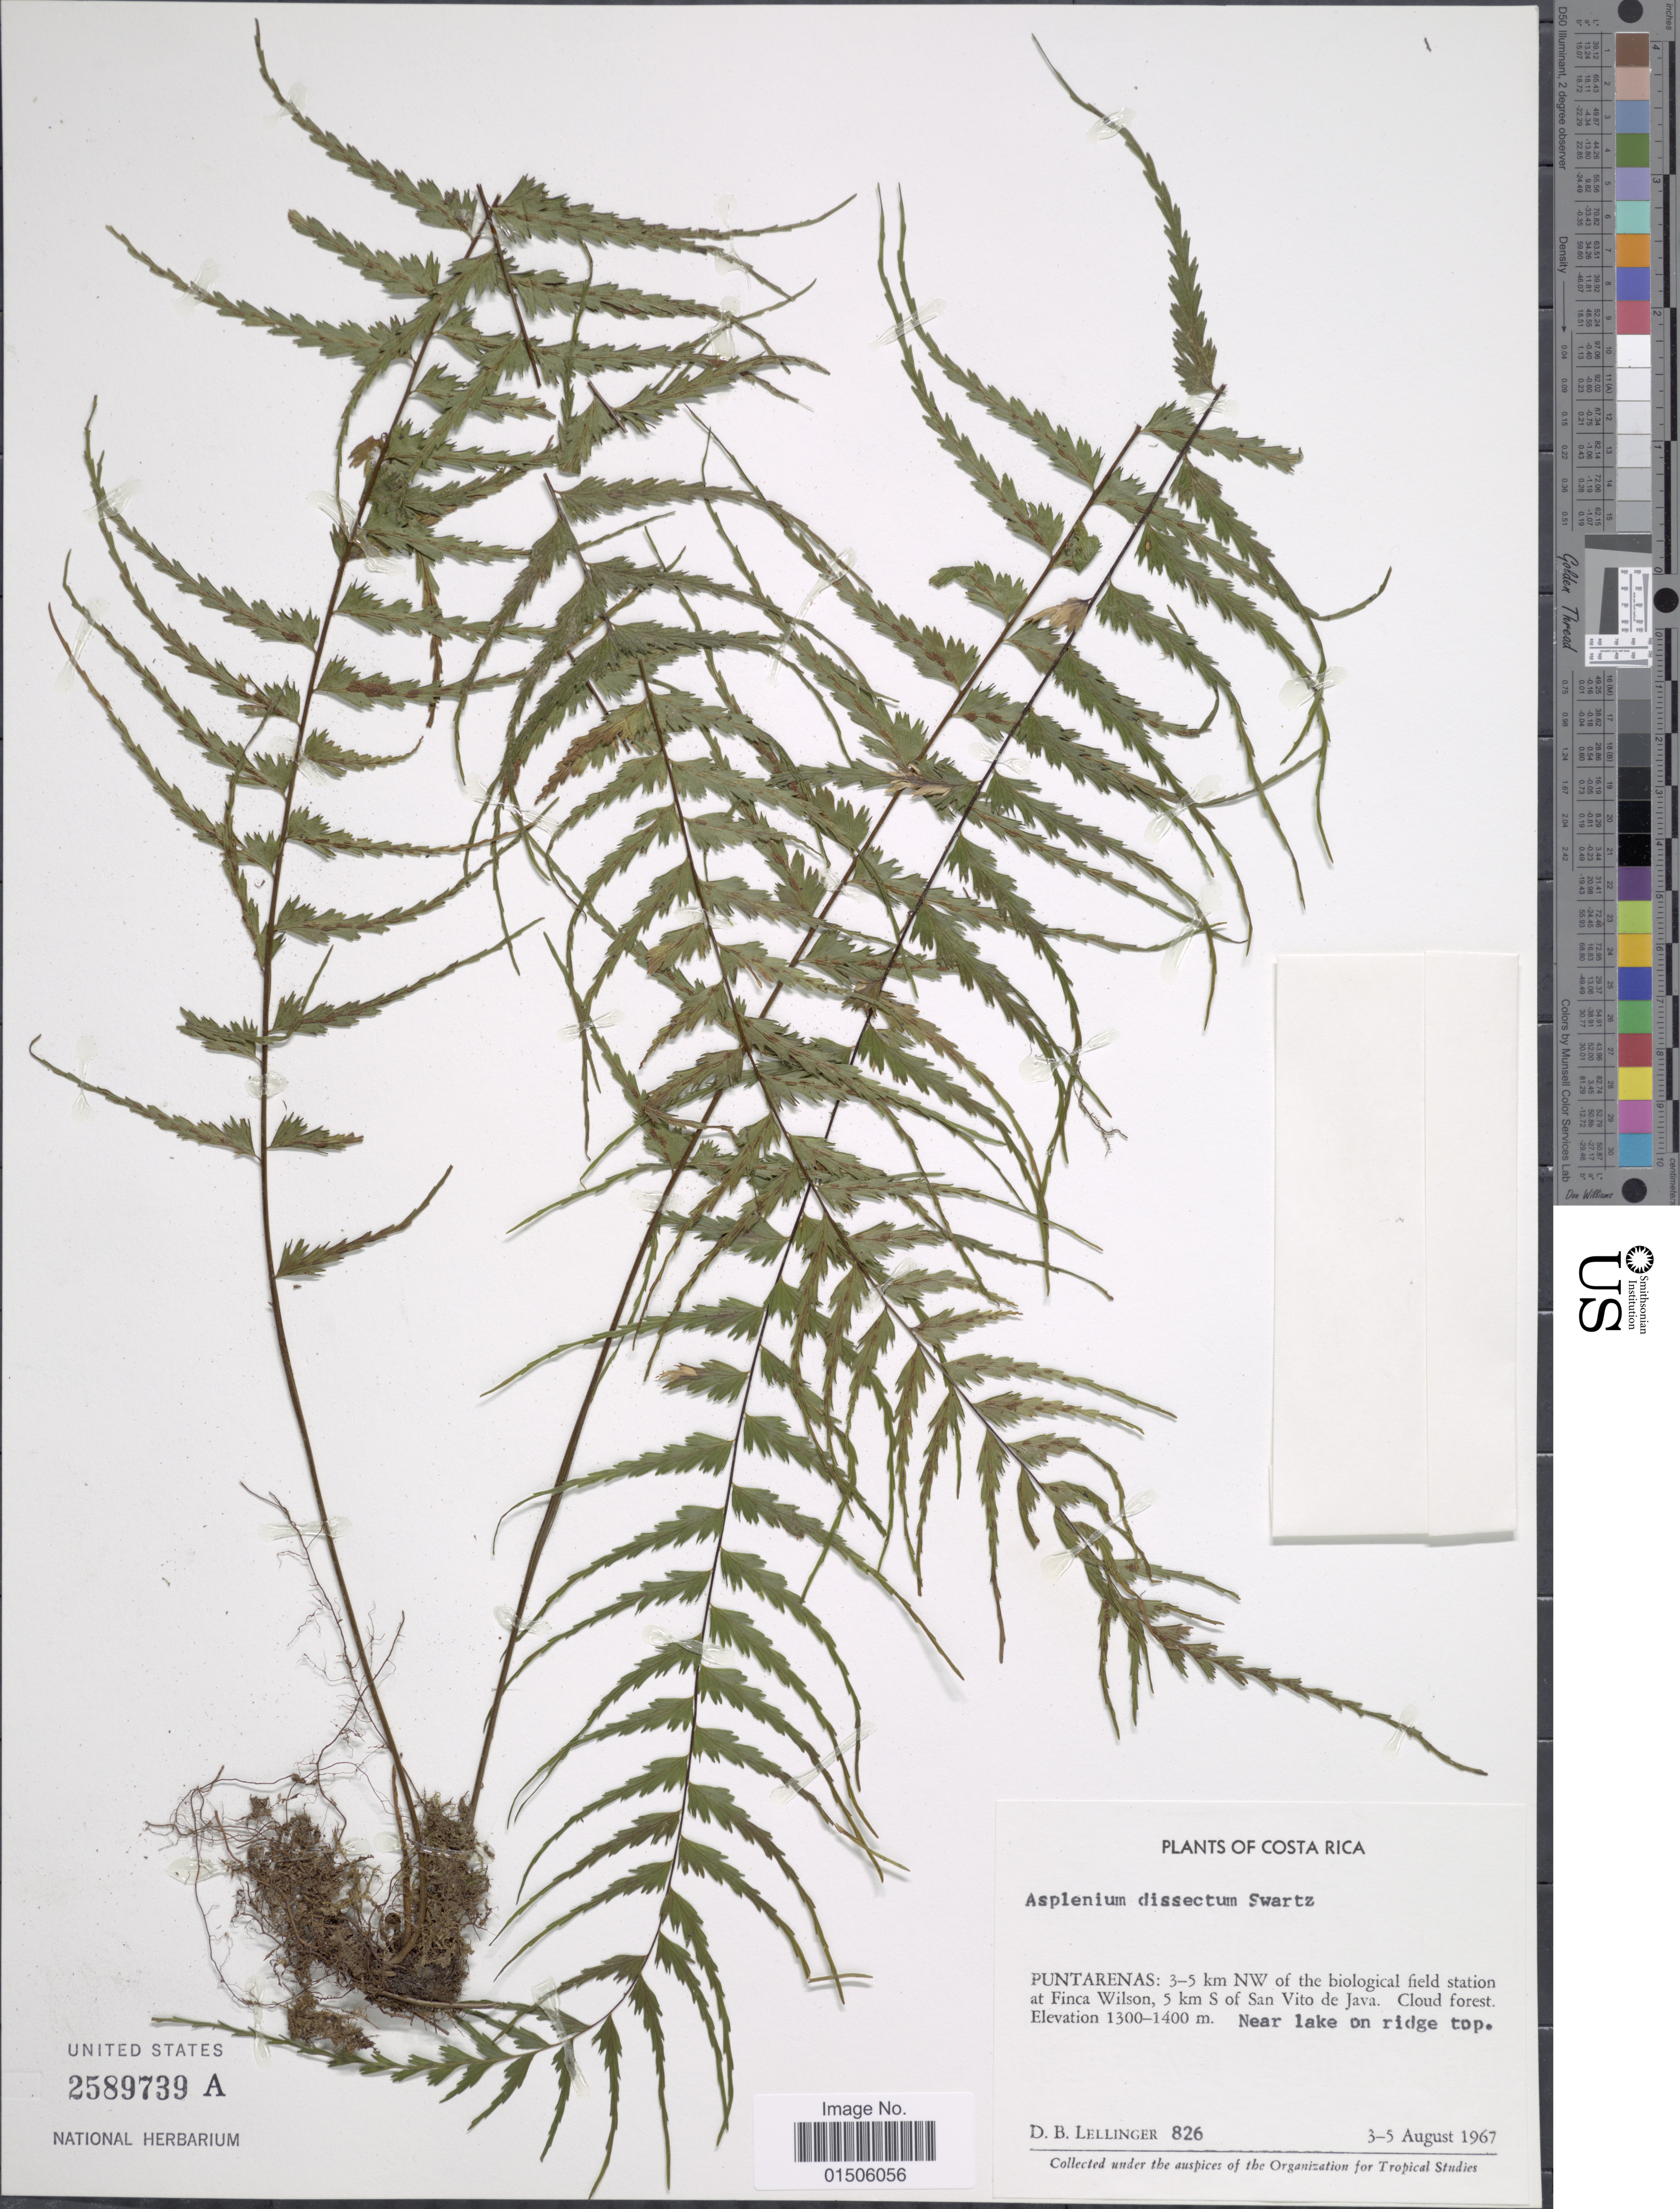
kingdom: Plantae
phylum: Tracheophyta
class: Polypodiopsida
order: Polypodiales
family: Aspleniaceae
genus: Asplenium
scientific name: Asplenium dissectum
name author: Sw.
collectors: D. B. Lellinger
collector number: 826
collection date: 1967-08-03/1967-08-05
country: Costa Rica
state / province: Puntarenas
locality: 3-5 km NW of the biological field station at Finca Wilson, 5 km S of San Vito de Java. Near lake on ridge top.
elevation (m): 1300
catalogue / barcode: US 2589739A